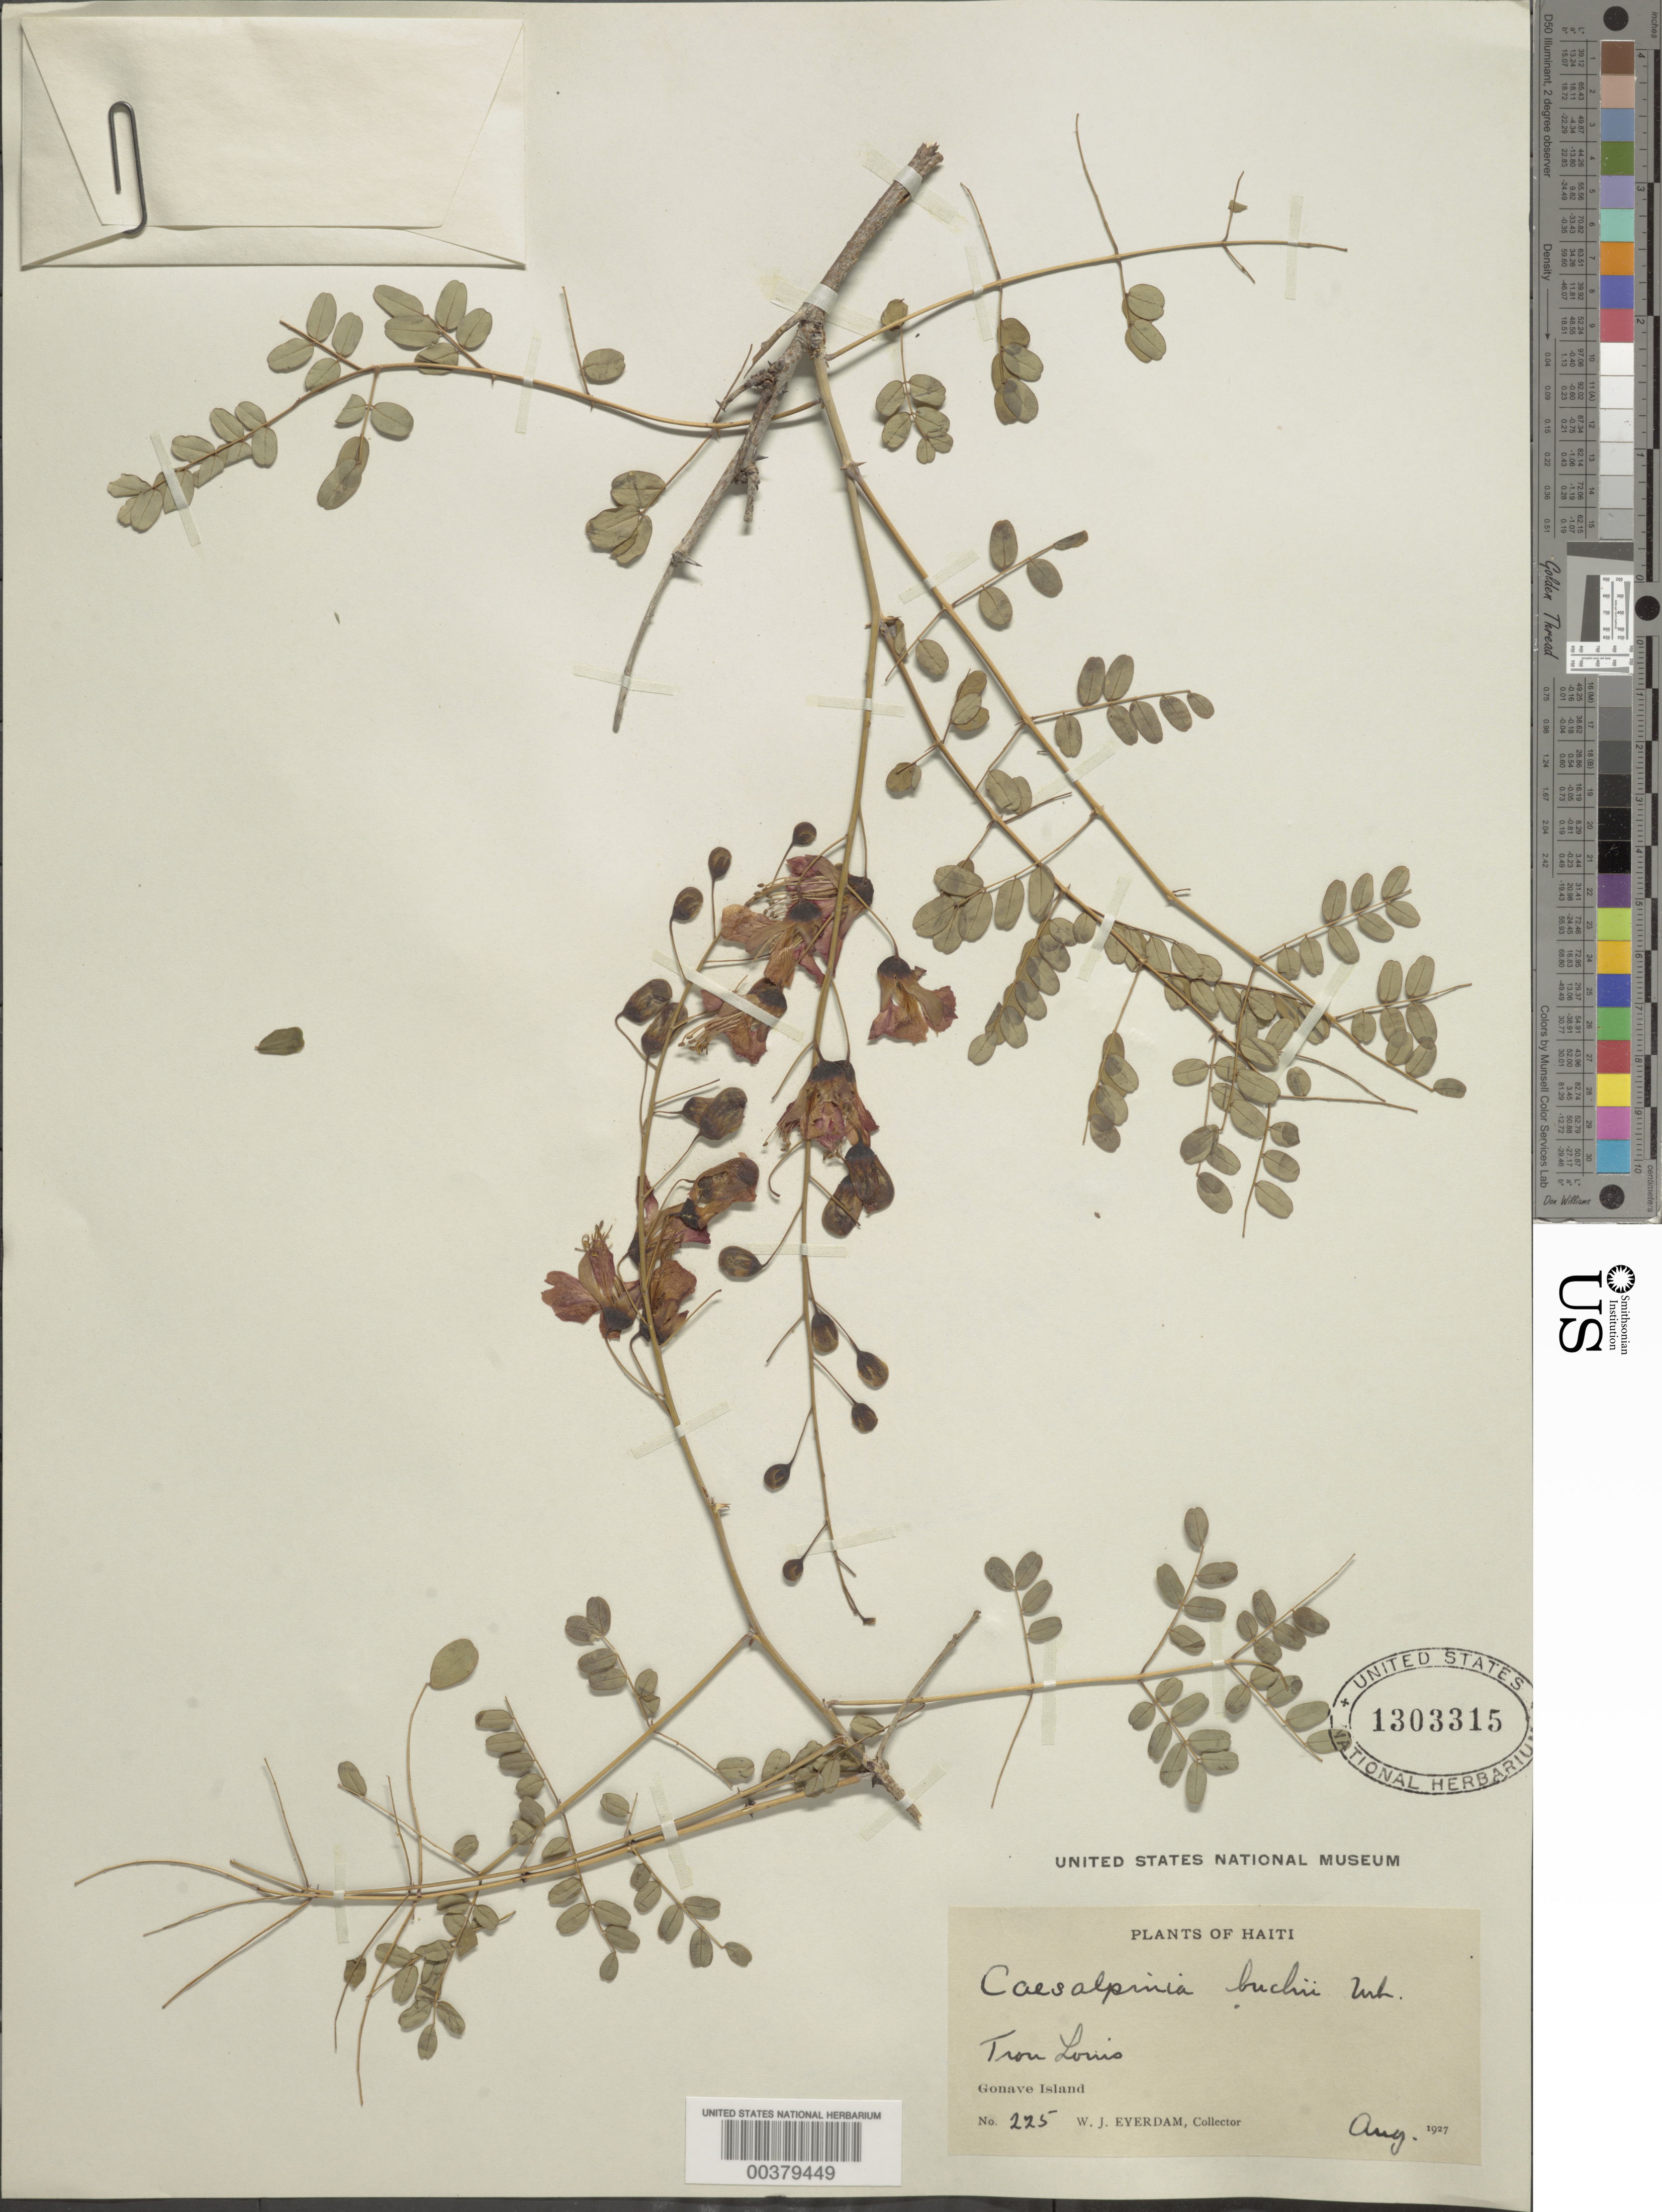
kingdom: Plantae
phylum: Tracheophyta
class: Magnoliopsida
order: Fabales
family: Fabaceae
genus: Denisophytum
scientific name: Denisophytum buchii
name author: (Urb.) Gagnon & G.P. Lewis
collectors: W. J. Eyerdam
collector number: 225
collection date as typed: Aug 1927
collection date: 1927-08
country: Haiti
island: Hispaniola Island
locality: Tron louis; gonave i.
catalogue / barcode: US 1303315